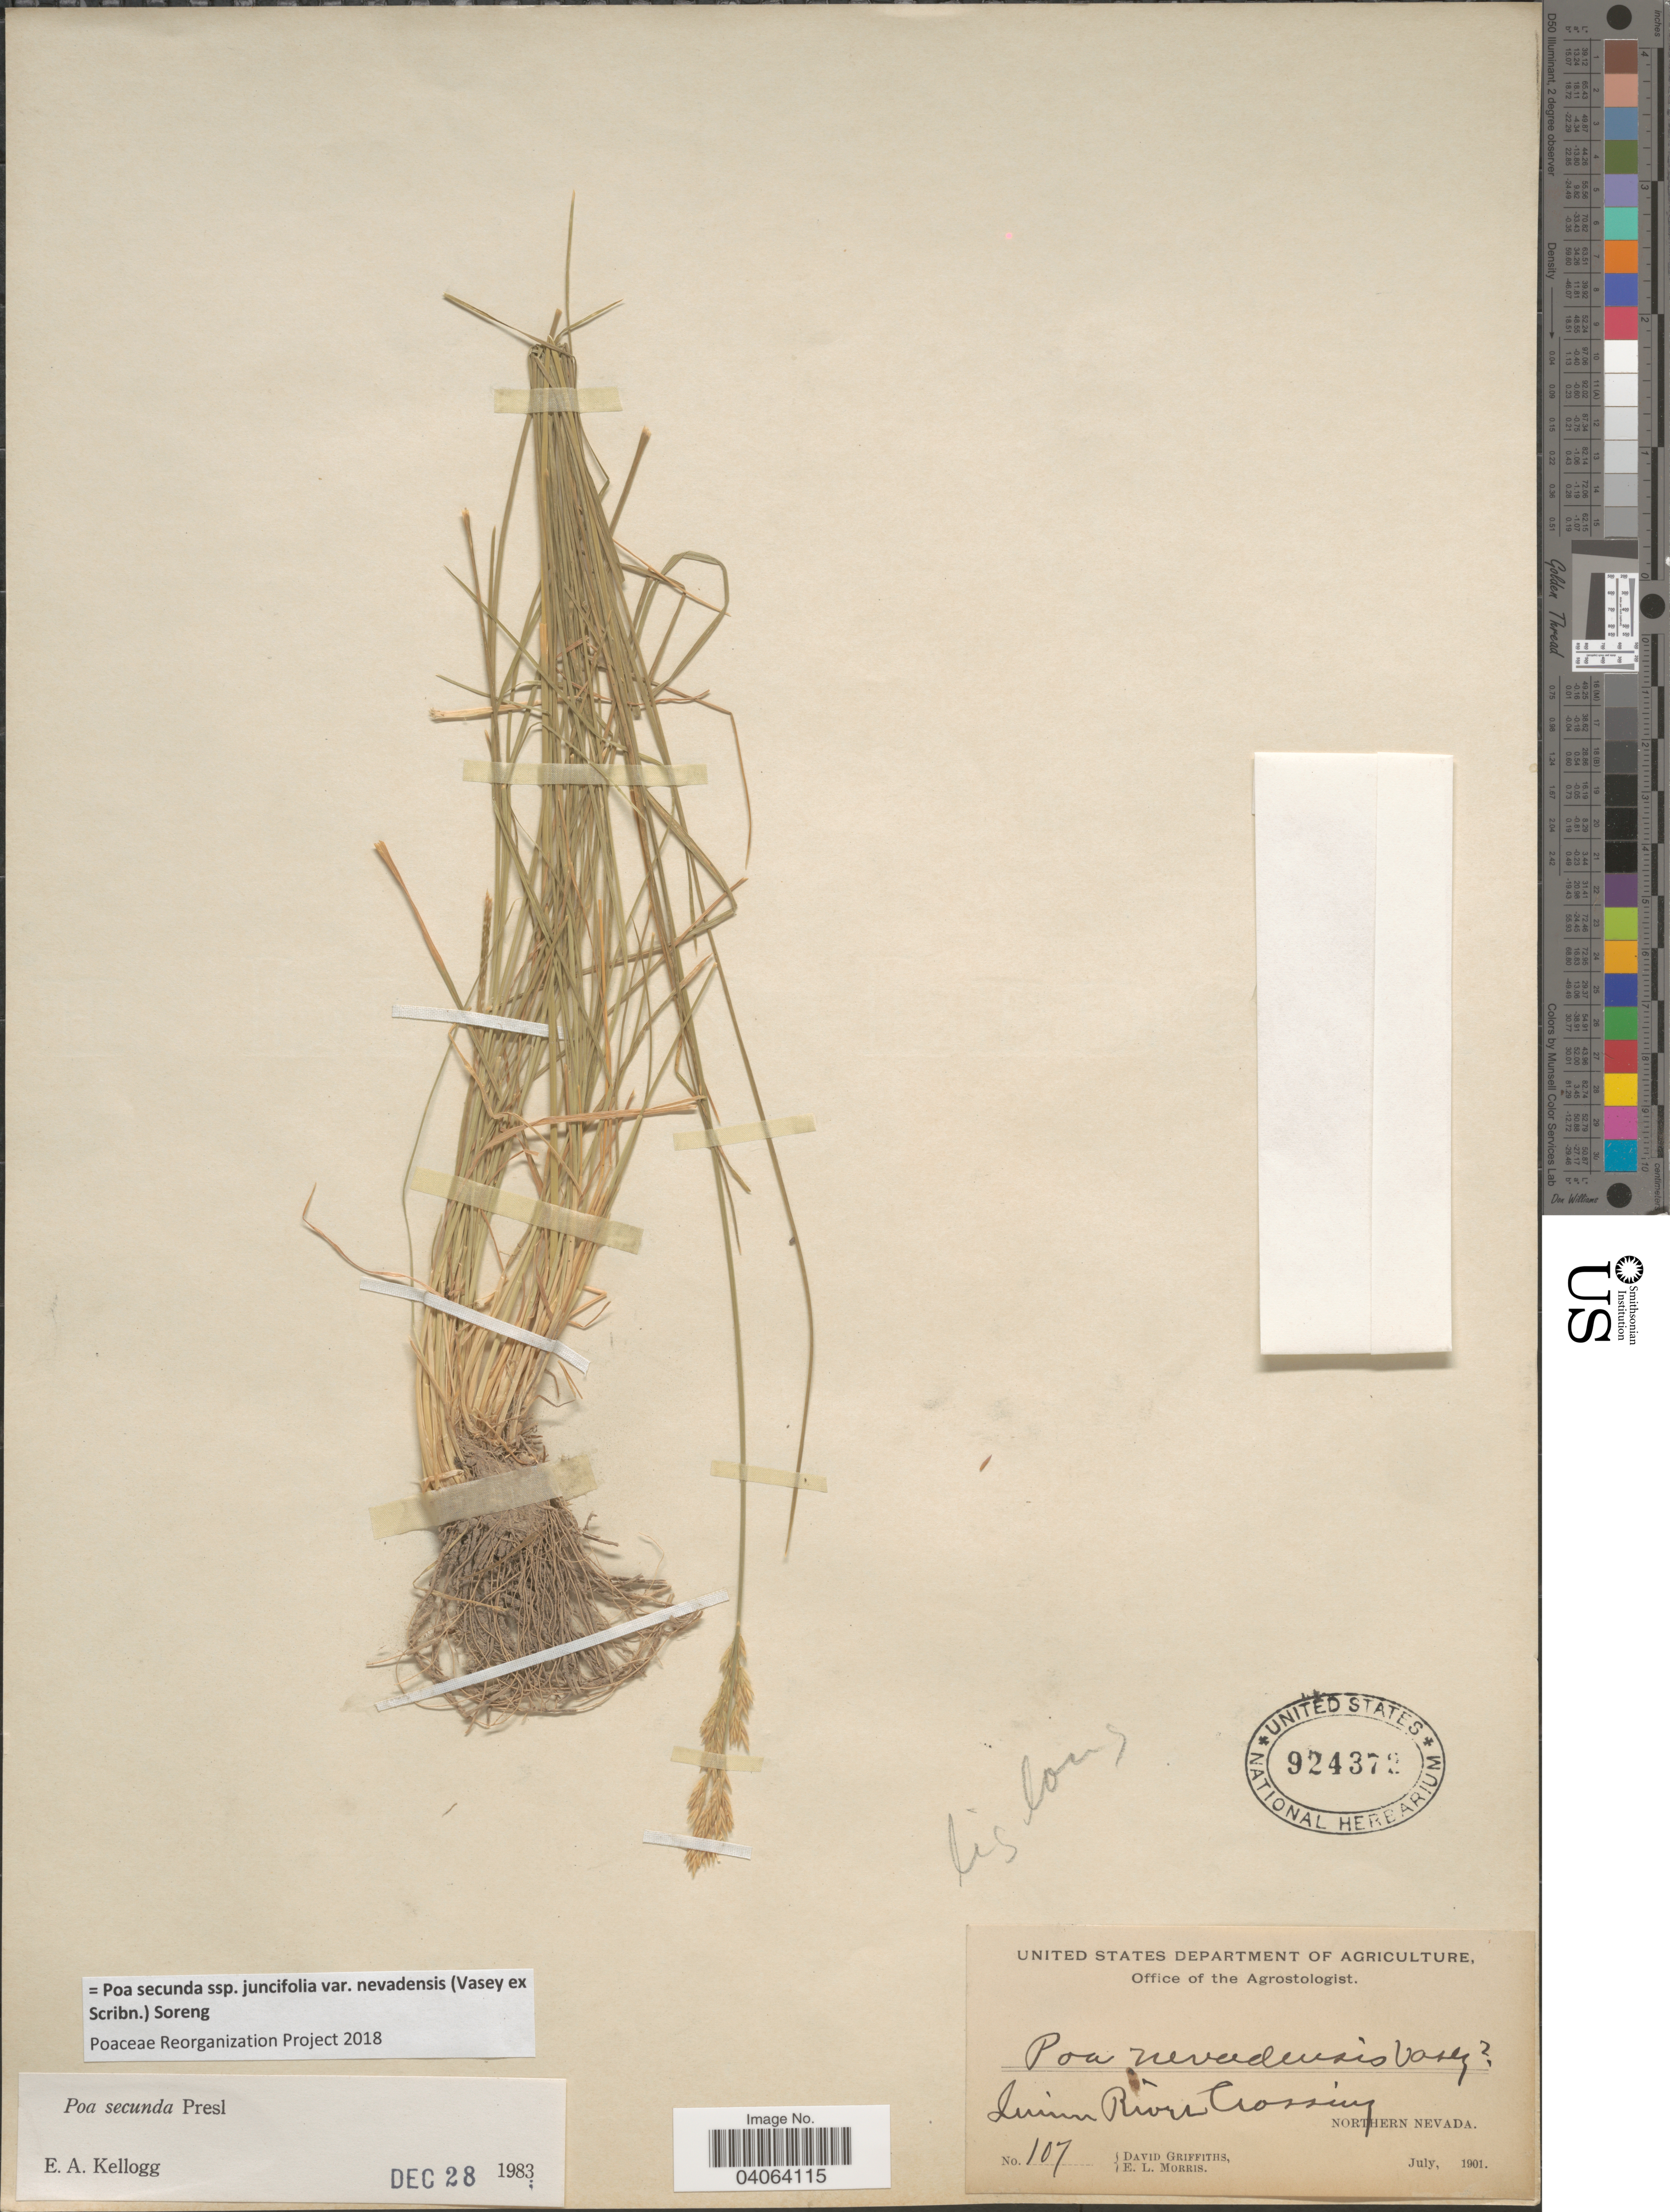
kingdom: Plantae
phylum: Tracheophyta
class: Liliopsida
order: Poales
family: Poaceae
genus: Poa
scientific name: Poa secunda subsp. juncifolia var. nevadensis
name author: (Vasey ex Scribn.) Soreng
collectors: D. Griffiths & E. Morris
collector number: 107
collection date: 1901-07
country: United States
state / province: Nevada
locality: Quinn River Crossing. Northern Nevada.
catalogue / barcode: US 924372